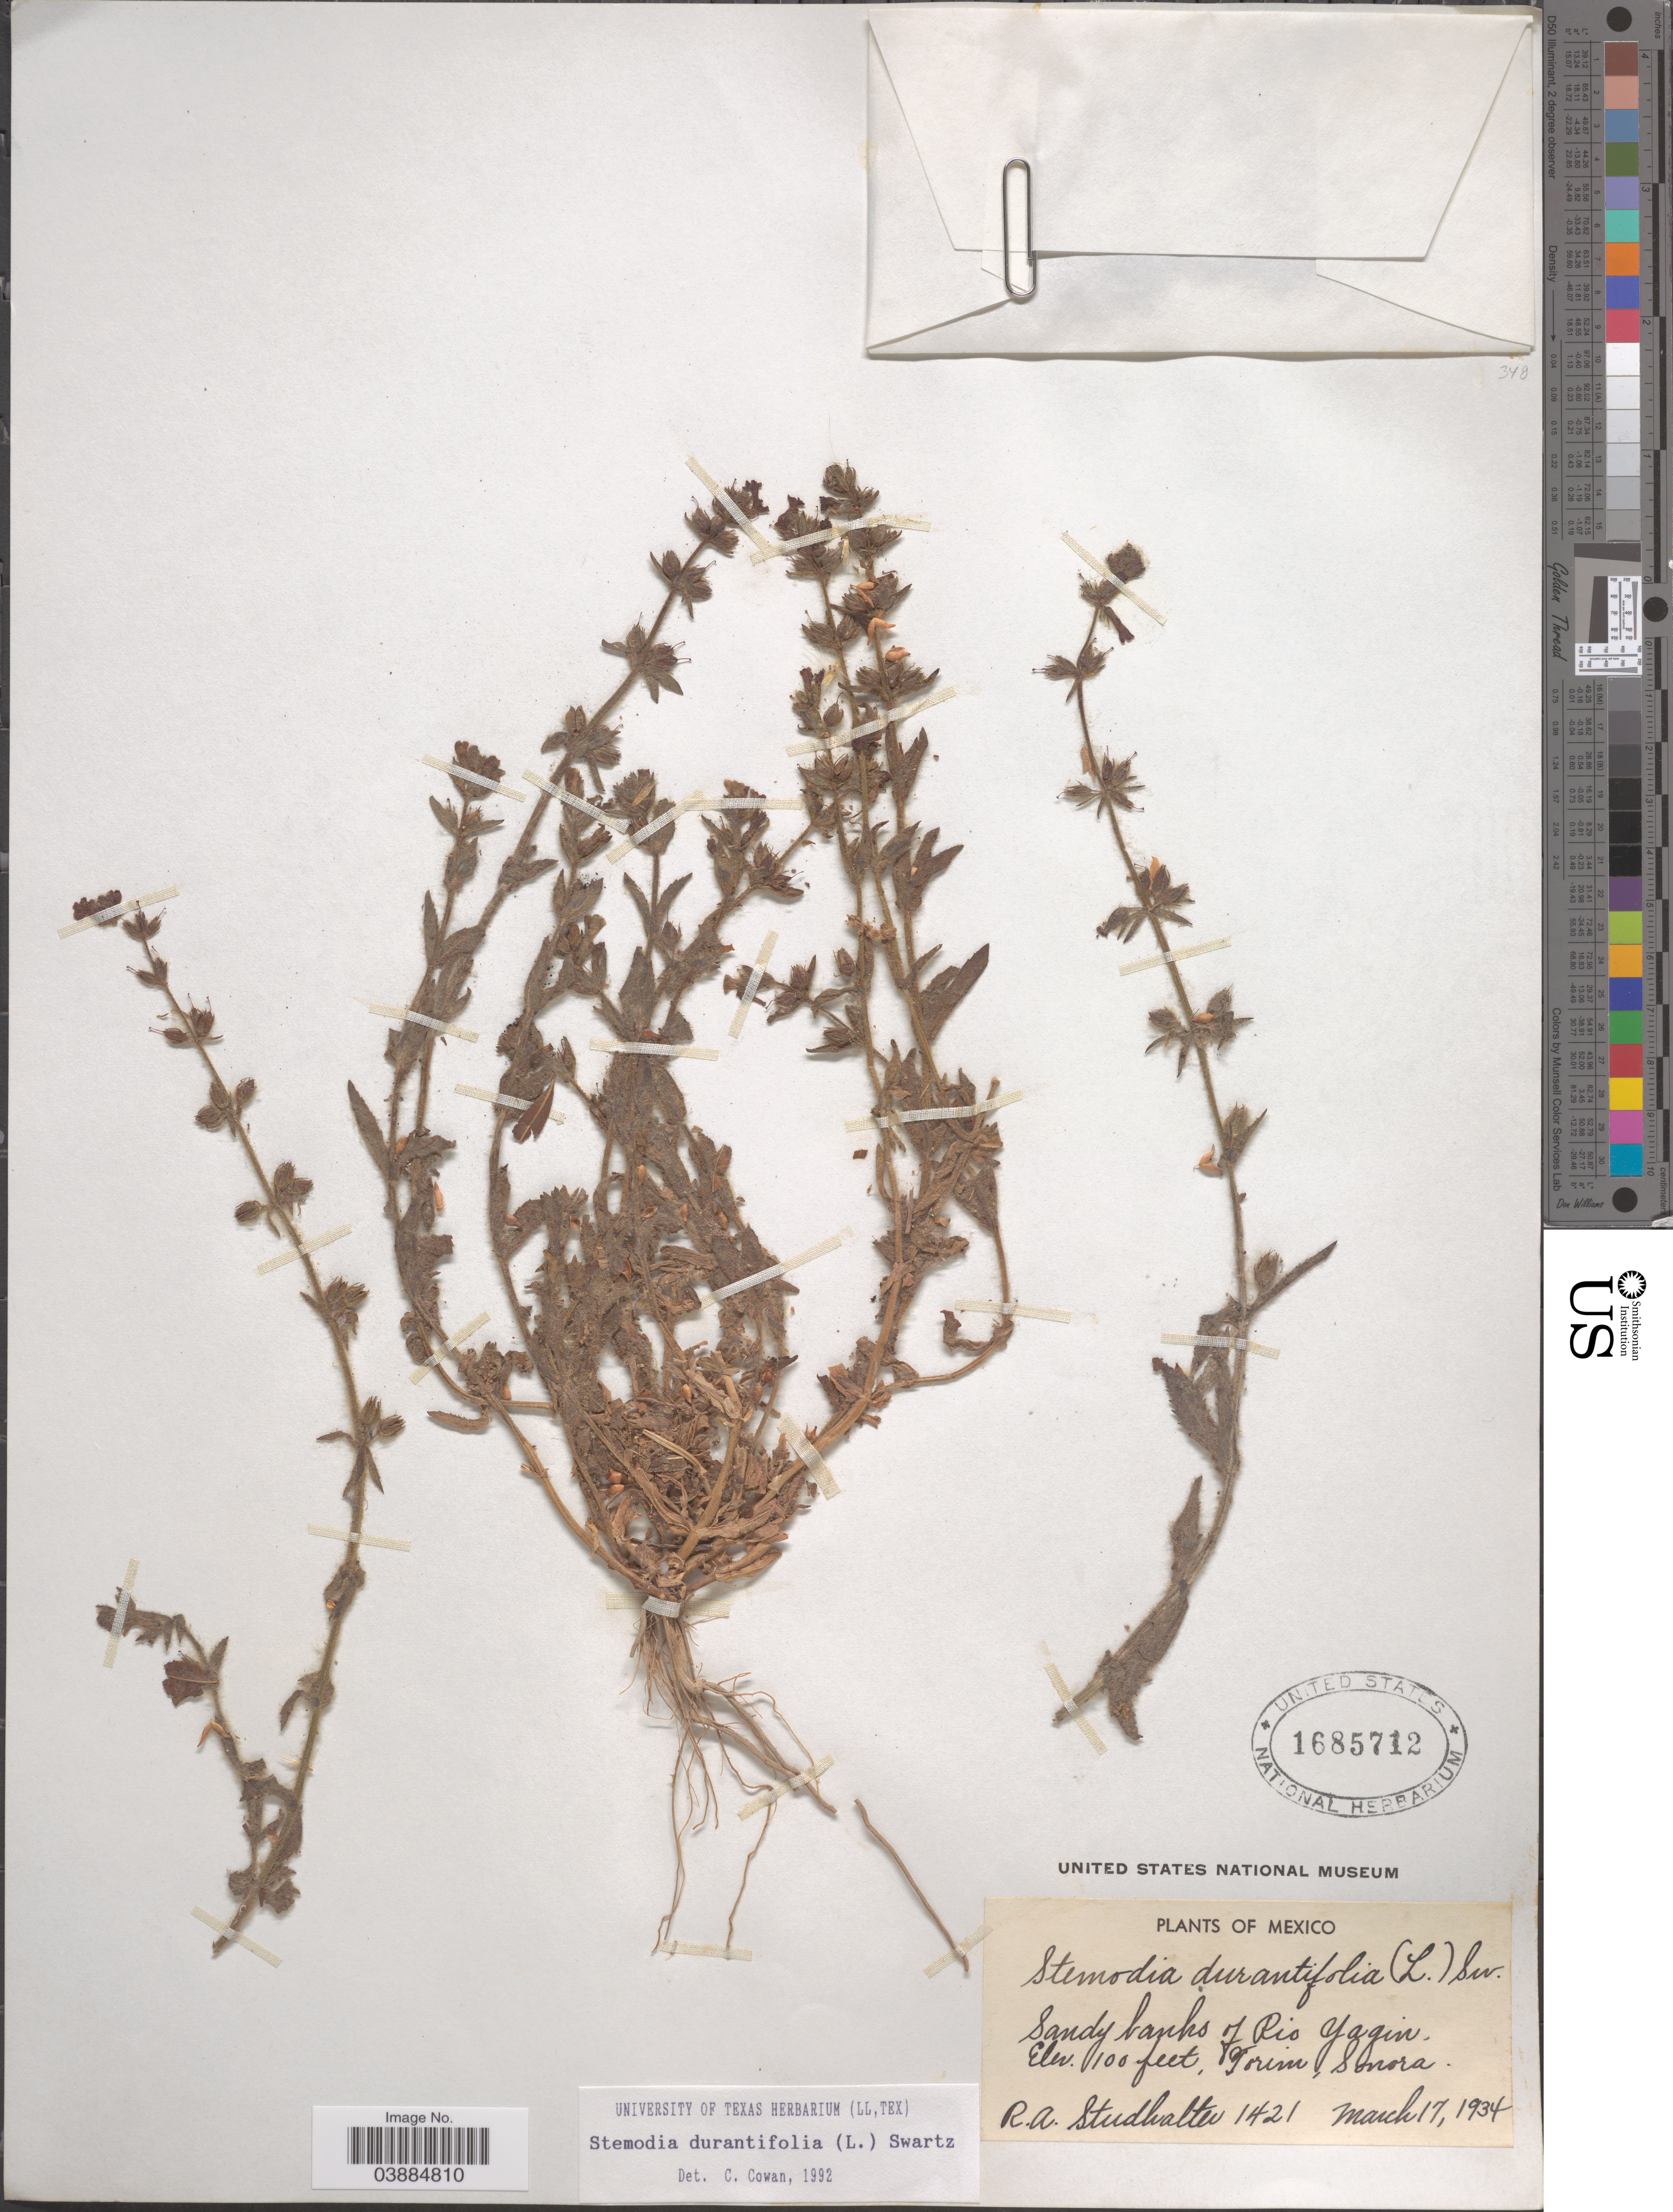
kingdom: Plantae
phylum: Tracheophyta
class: Magnoliopsida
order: Lamiales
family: Plantaginaceae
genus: Stemodia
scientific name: Stemodia durantifolia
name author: (L.) Sw.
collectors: R. Studhalter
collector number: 1421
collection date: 1934-03-17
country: Mexico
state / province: Sonora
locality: Sandy banks of Rio Yaqui. Torim.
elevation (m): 30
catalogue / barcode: US 1685712